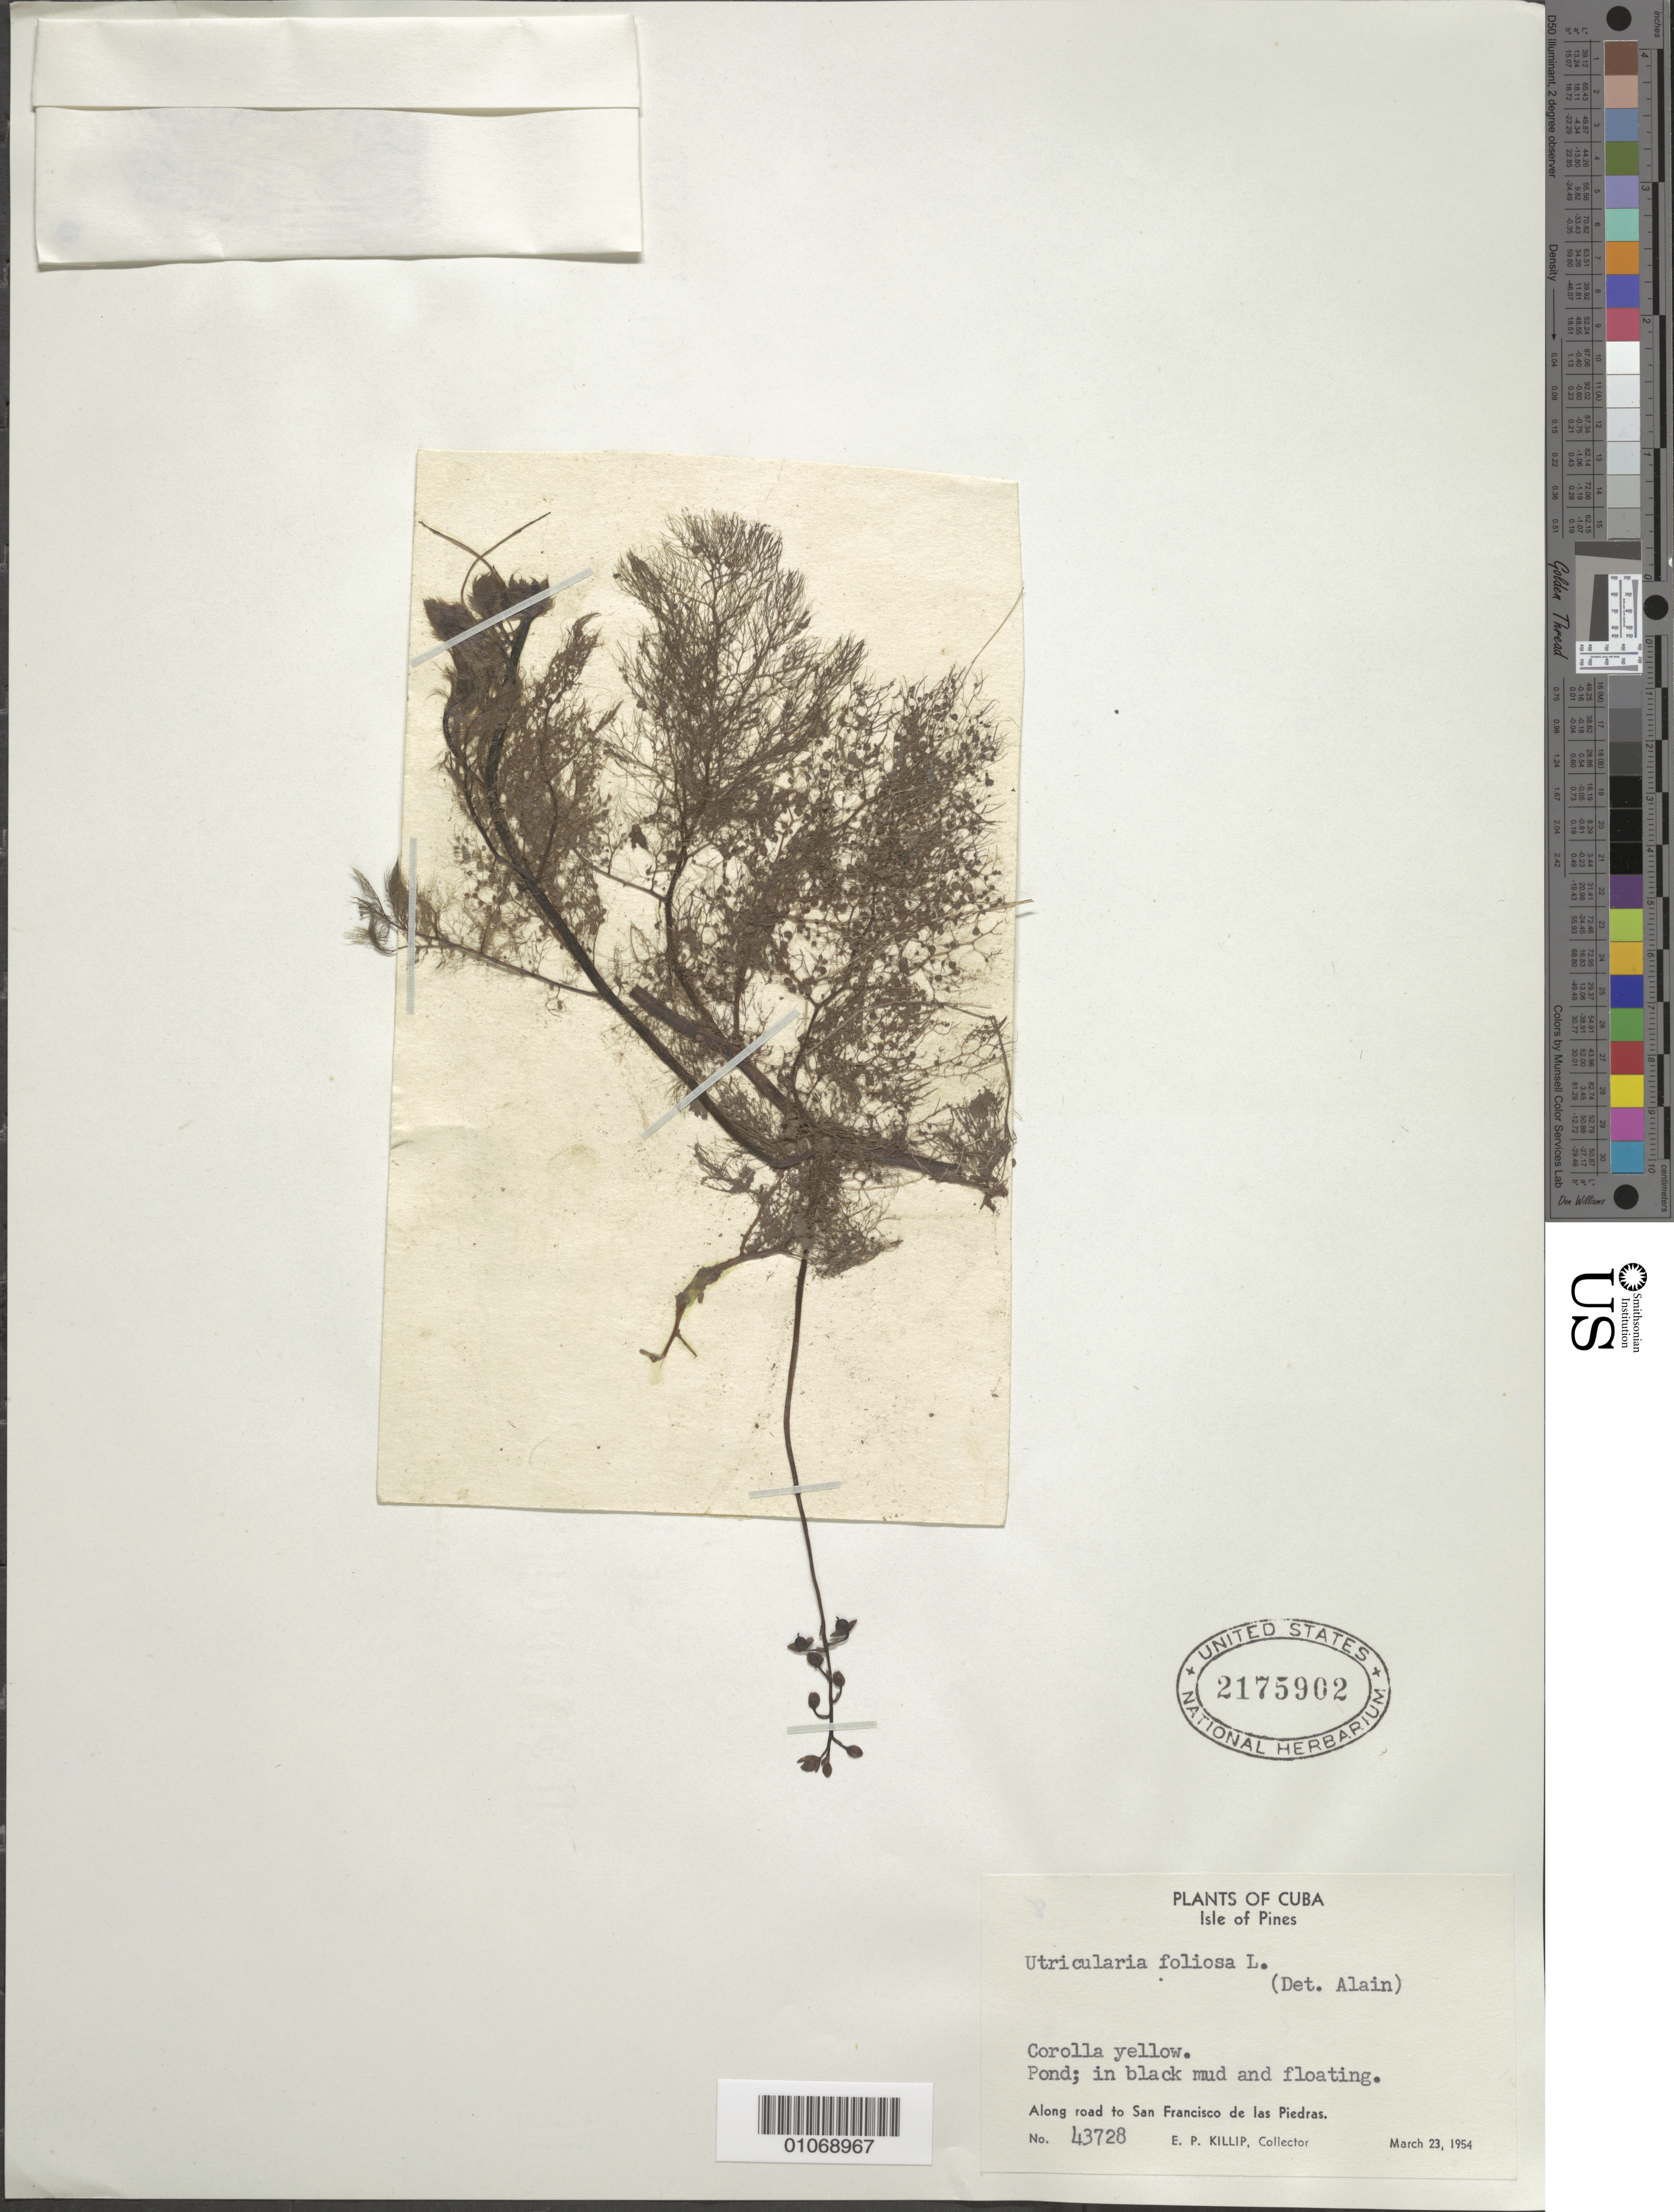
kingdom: Plantae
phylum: Tracheophyta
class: Magnoliopsida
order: Lamiales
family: Lentibulariaceae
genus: Utricularia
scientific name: Utricularia foliosa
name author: L.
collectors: E. P. Killip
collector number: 43728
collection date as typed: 23 Mar 1954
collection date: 1954-03-23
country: Cuba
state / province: Isla de La Juventud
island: Isla de la Juventud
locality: Isle of Pines, Along road to San Frnacisco de las Piedras Pond, in black mud and floating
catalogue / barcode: US 2175902